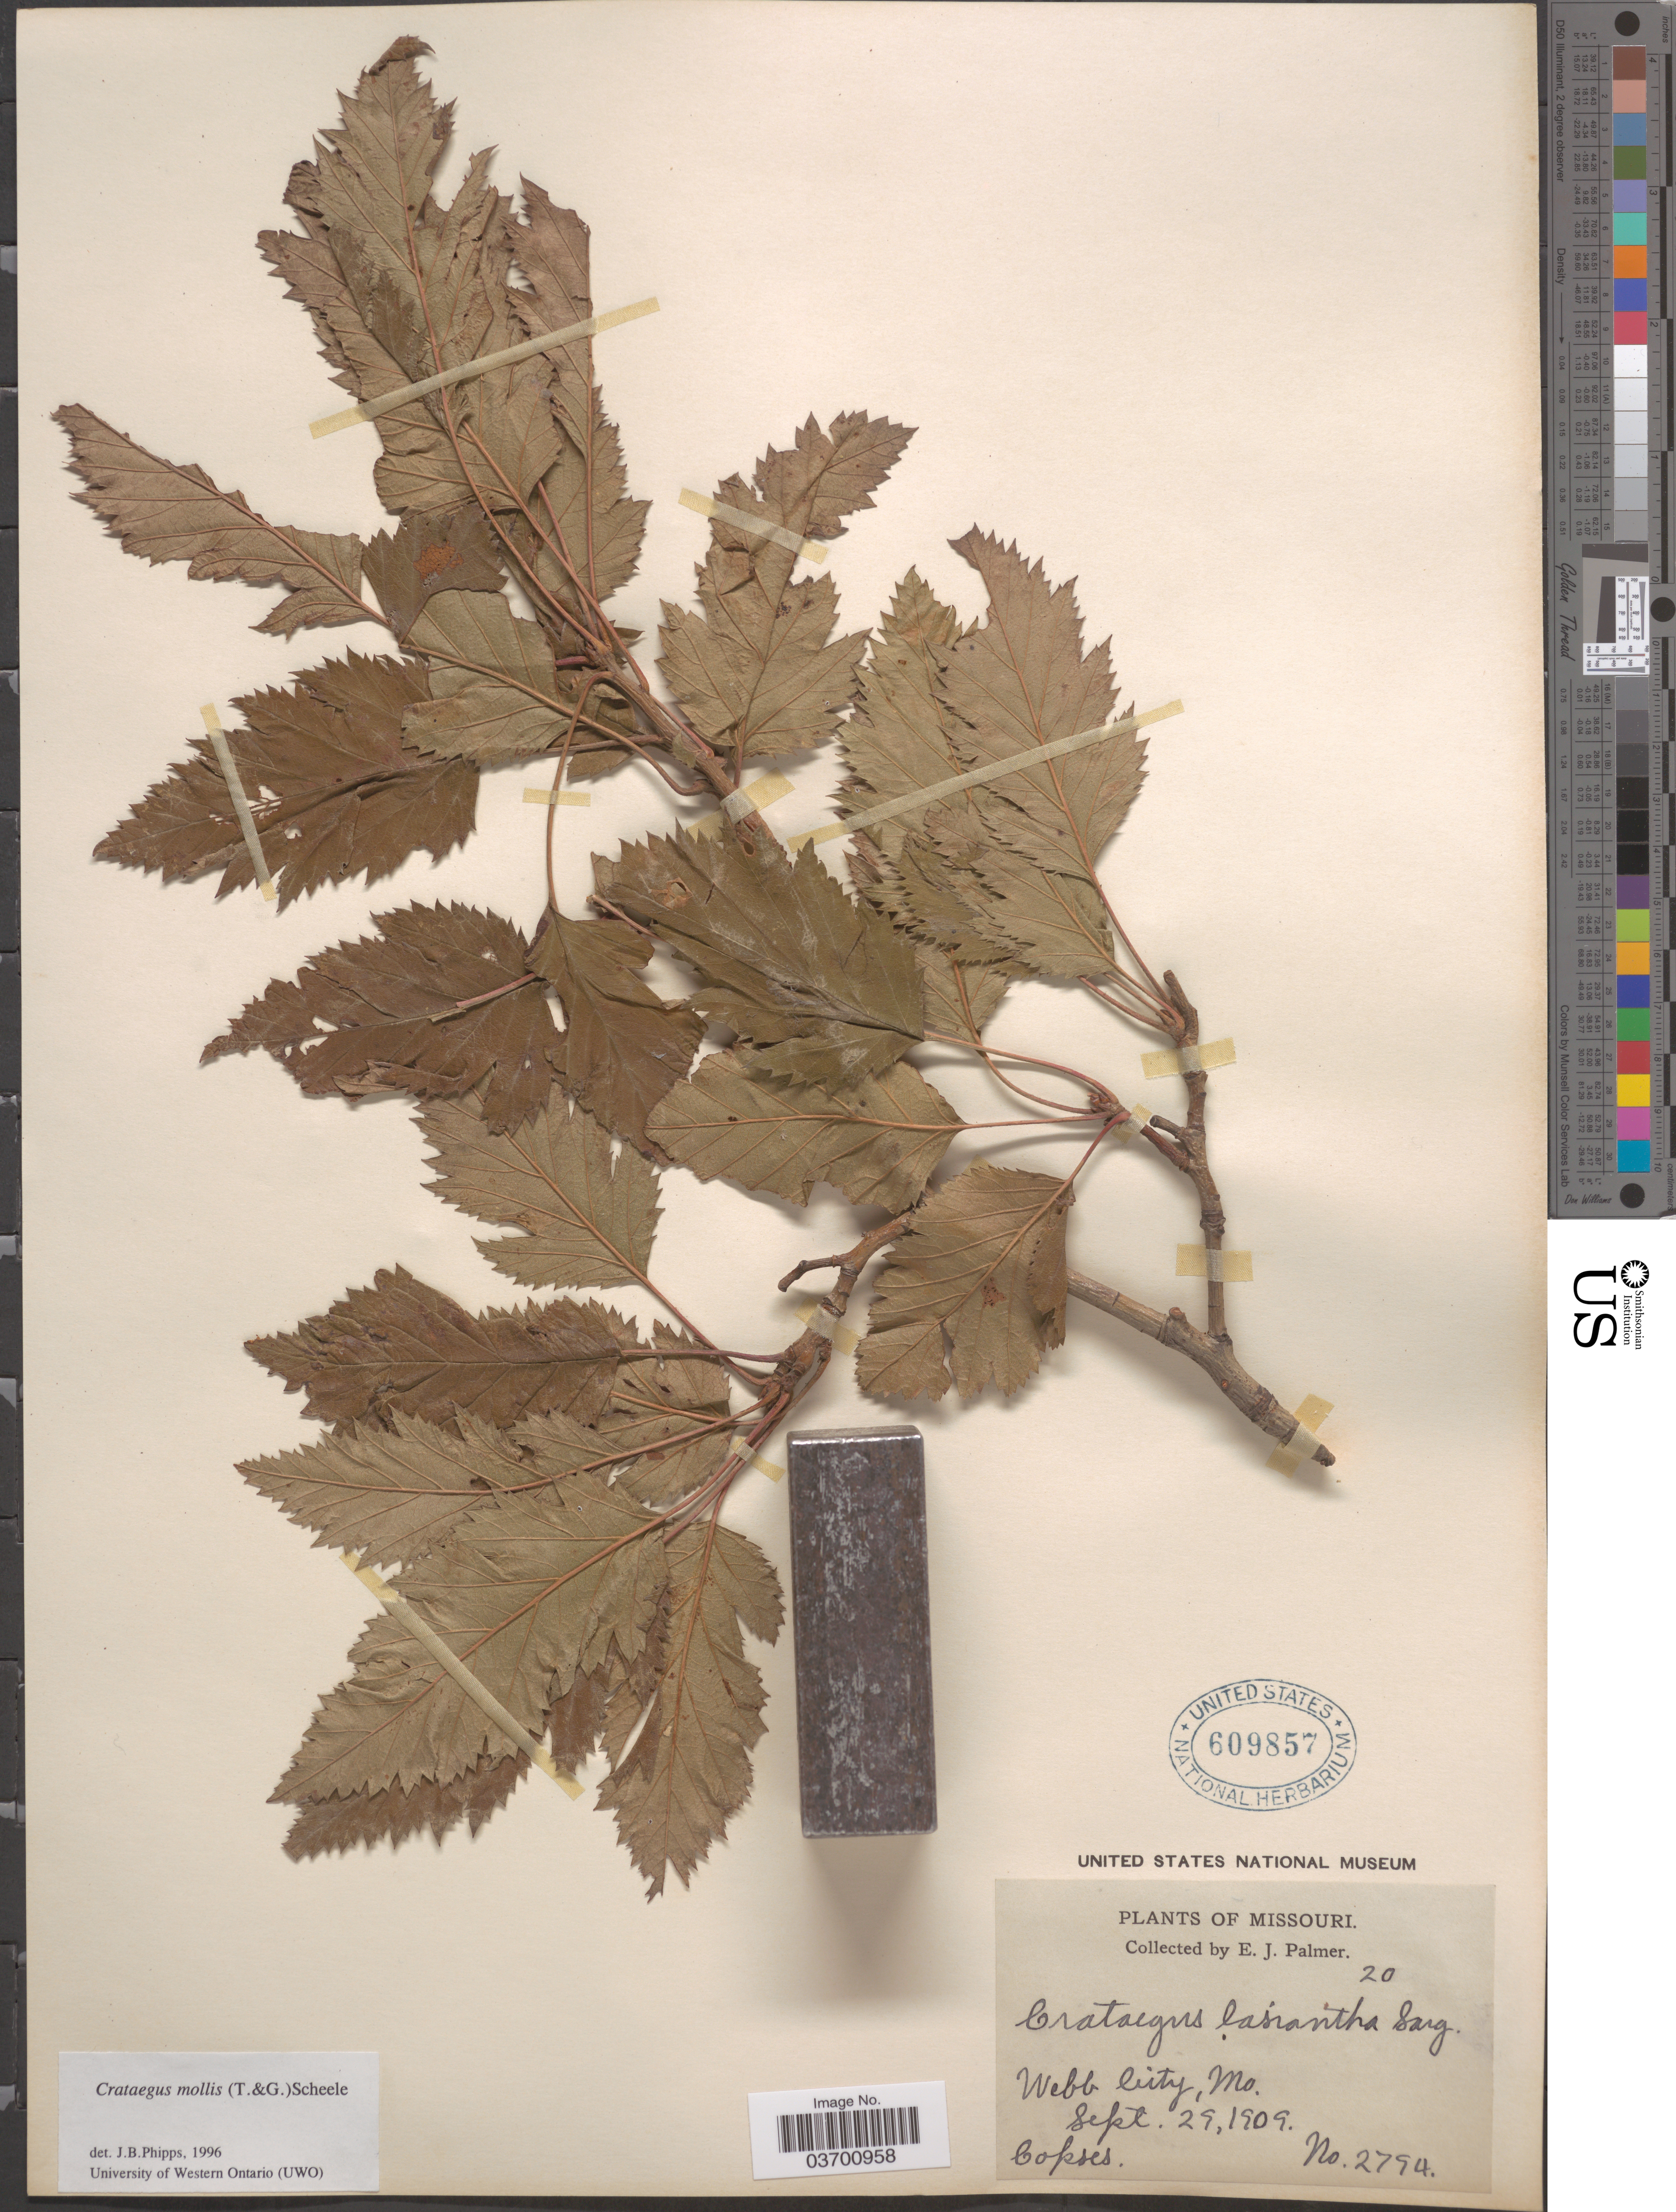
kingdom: Plantae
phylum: Tracheophyta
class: Magnoliopsida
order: Rosales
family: Rosaceae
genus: Crataegus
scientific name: Crataegus mollis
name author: (Torr. & A. Gray) Scheele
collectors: E. J. Palmer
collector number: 2794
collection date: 1909-09-29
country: United States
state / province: Missouri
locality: Webb City.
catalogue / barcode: US 609857